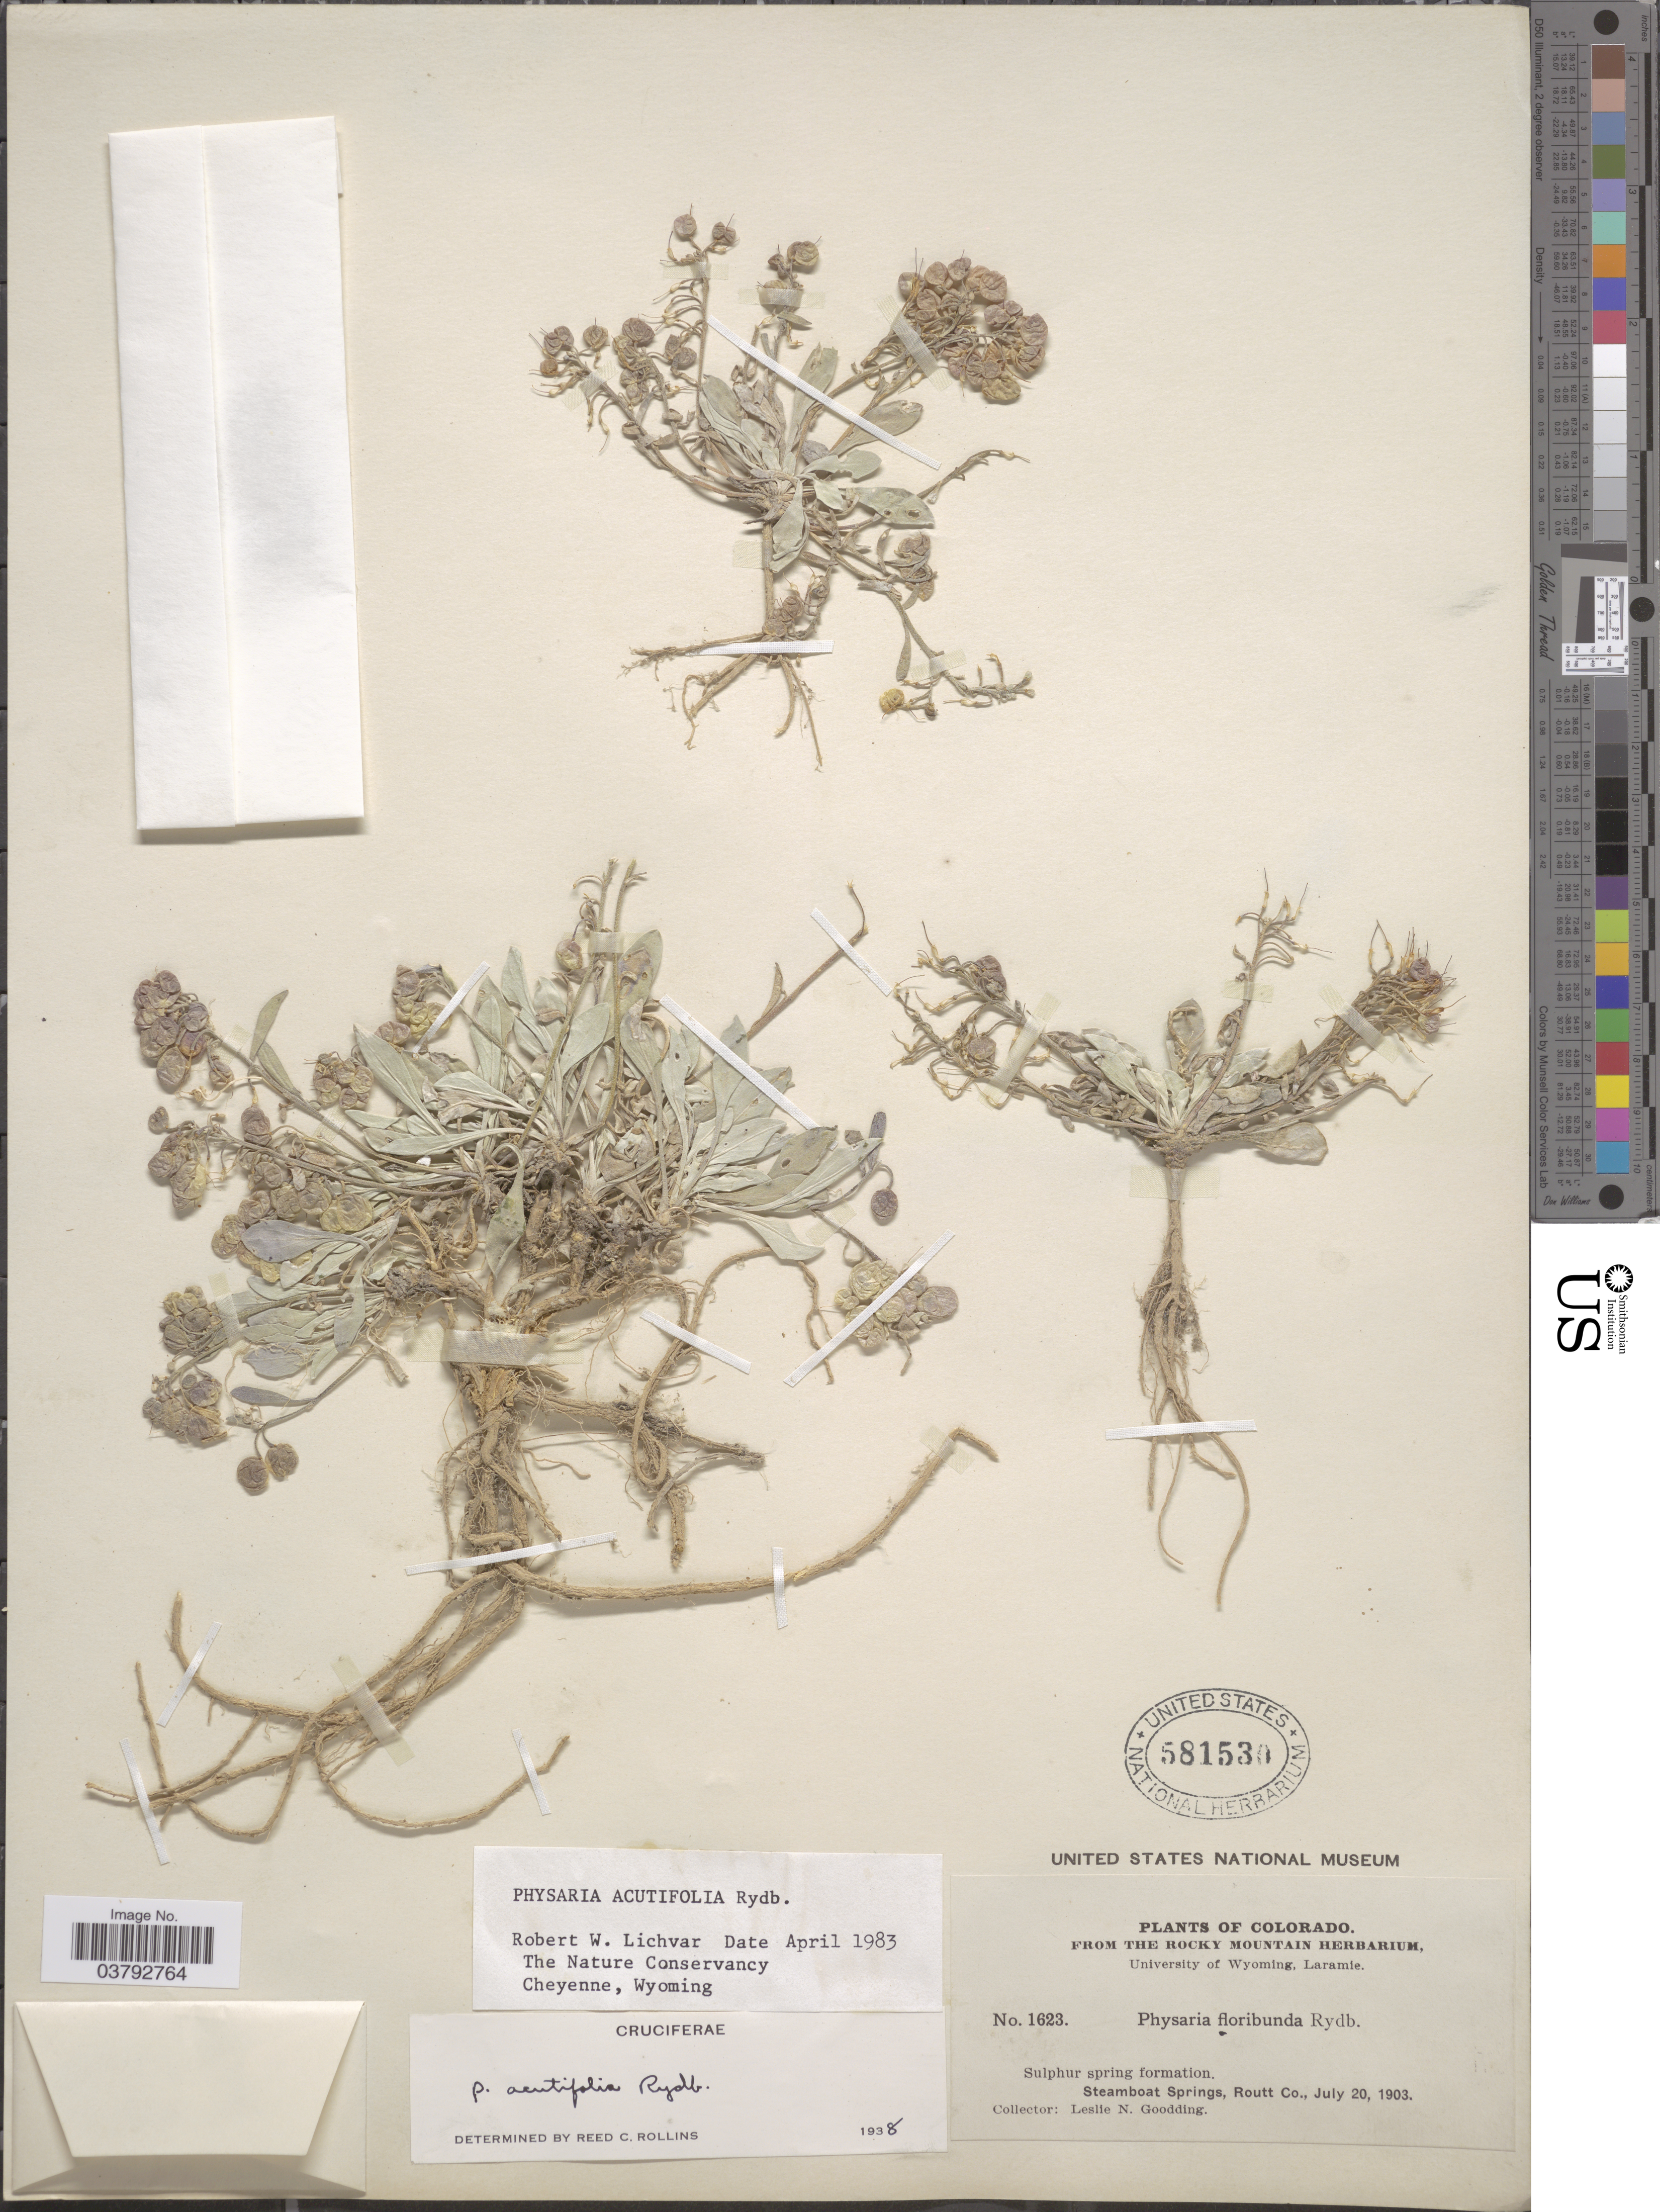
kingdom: Plantae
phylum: Tracheophyta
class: Magnoliopsida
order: Brassicales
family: Brassicaceae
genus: Physaria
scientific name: Physaria acutifolia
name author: Rydb.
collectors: L. N. Goodding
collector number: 1623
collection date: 1903-07-20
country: United States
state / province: Colorado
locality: Steamboat Springs, Routt Co.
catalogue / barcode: US 581530